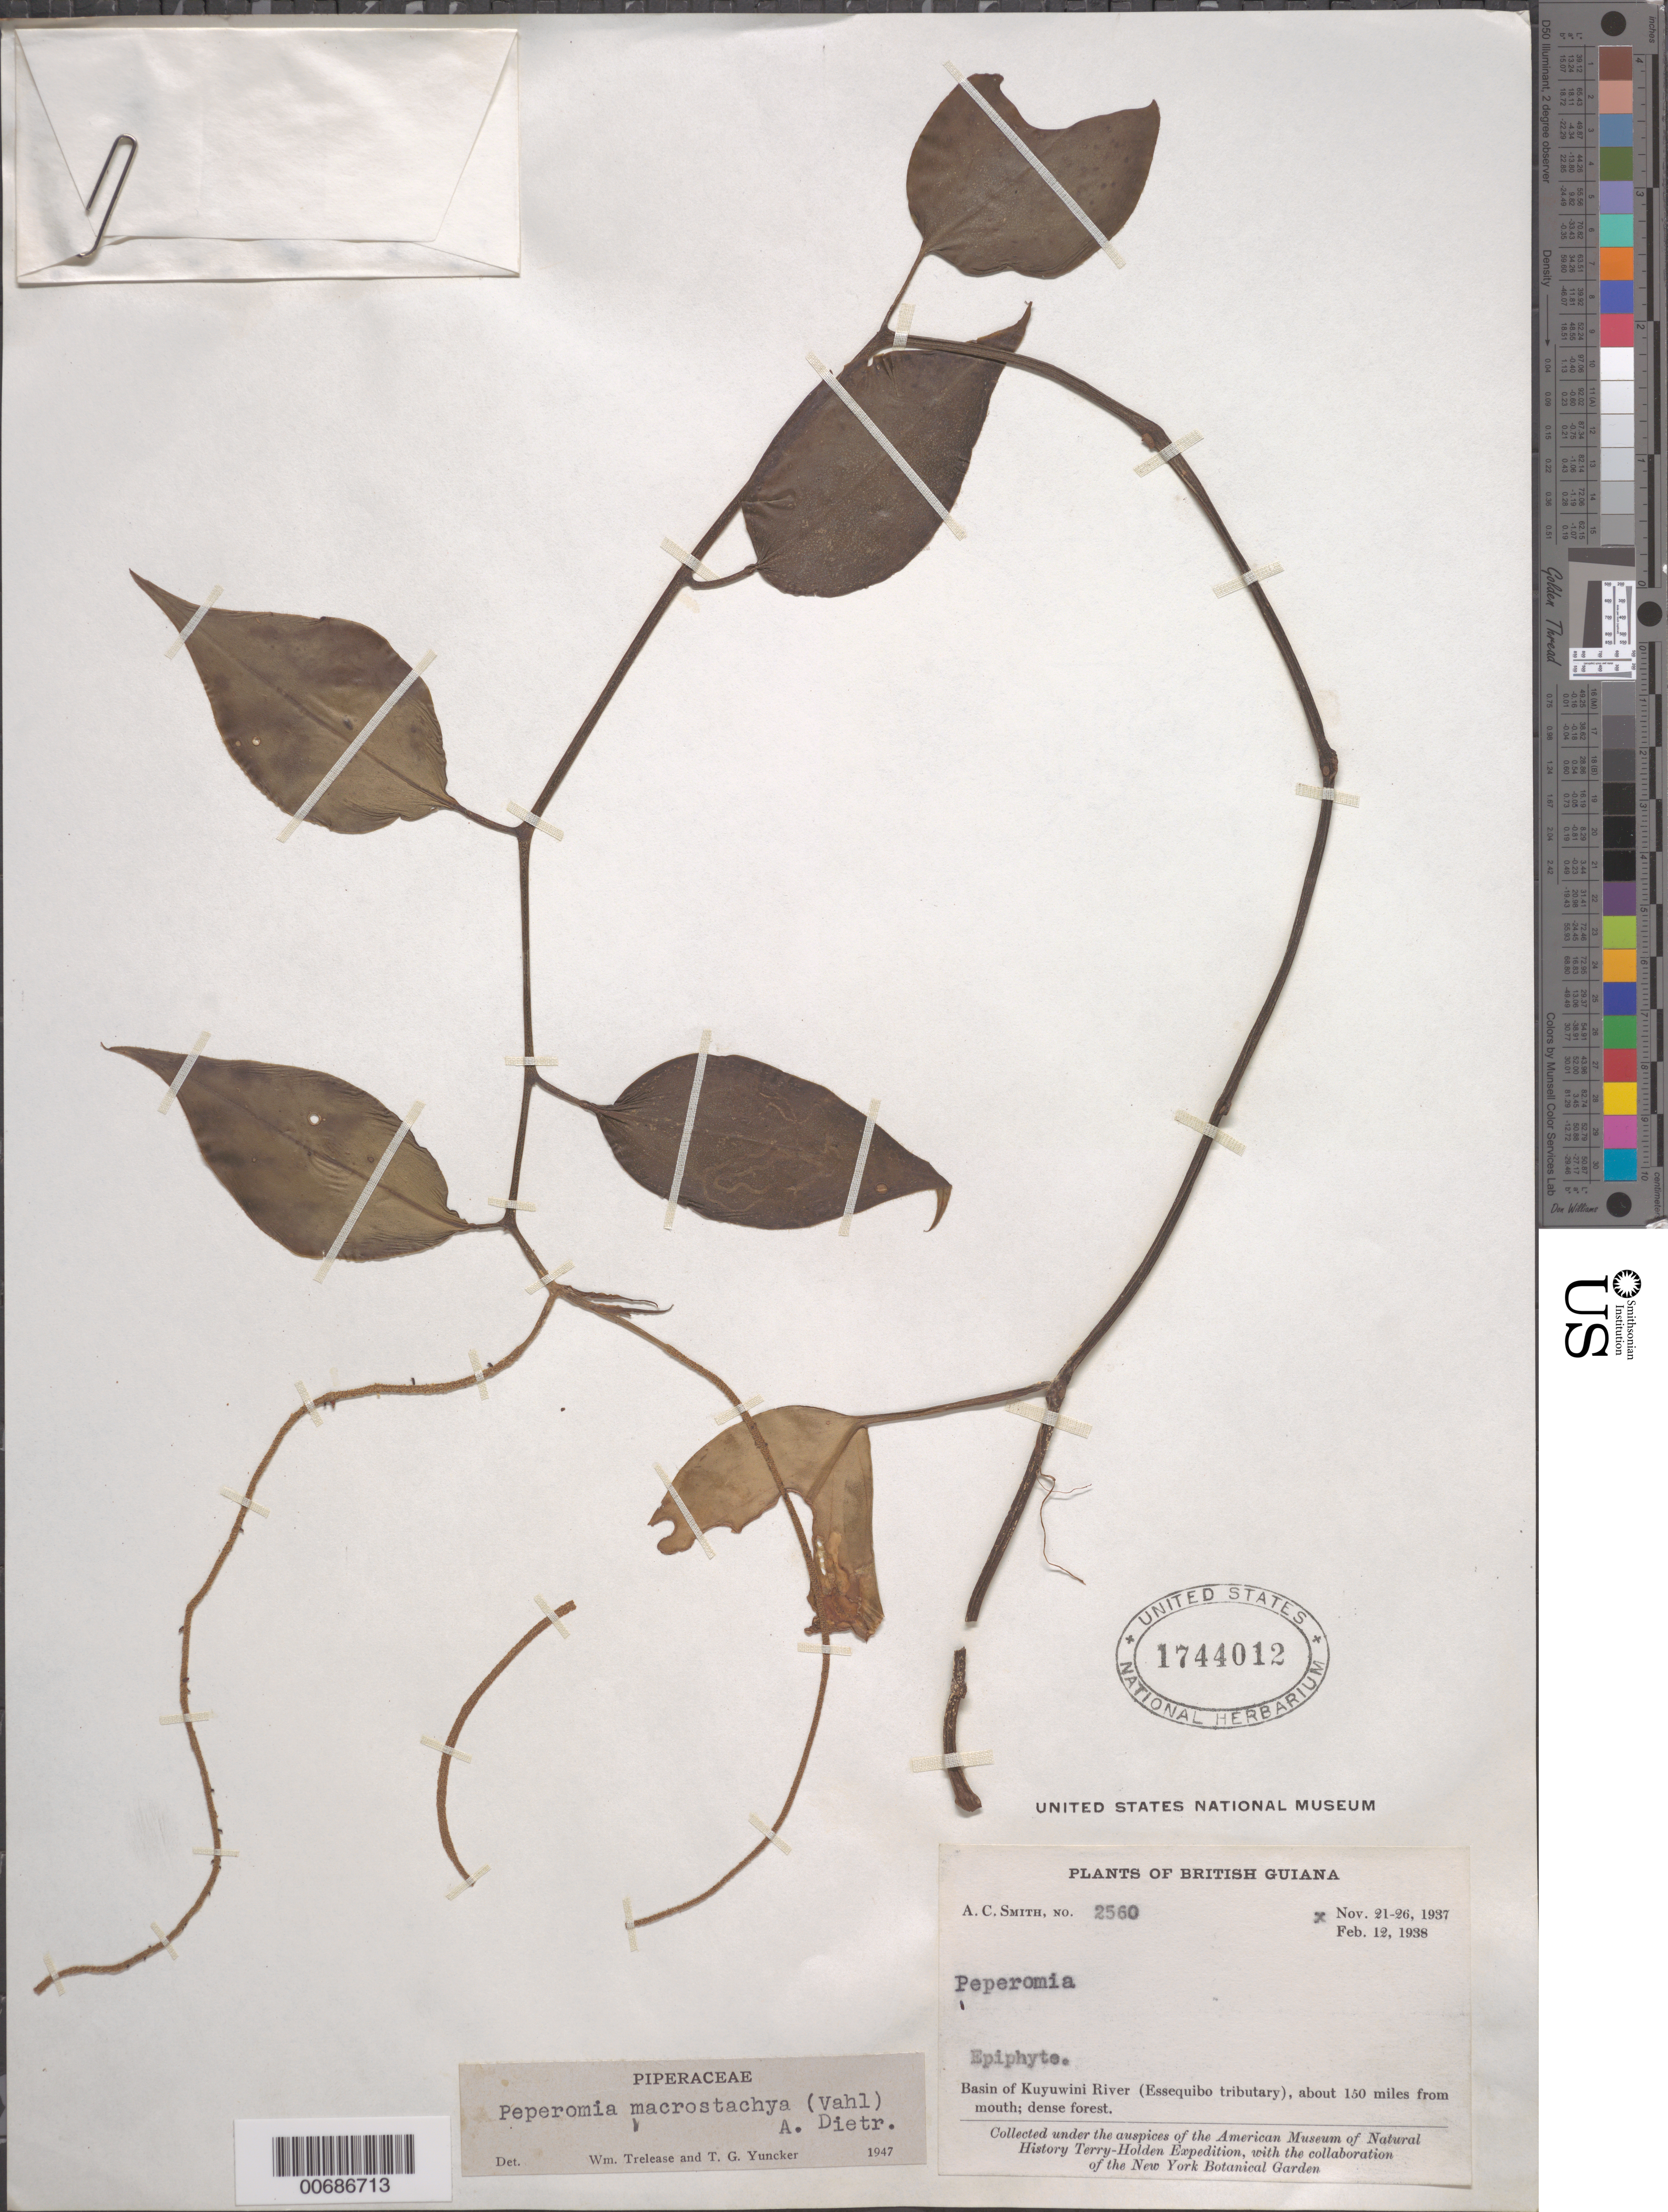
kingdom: Plantae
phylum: Tracheophyta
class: Magnoliopsida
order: Piperales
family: Piperaceae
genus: Peperomia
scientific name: Peperomia macrostachya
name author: (Vahl) A. Dietr.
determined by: Trelease, W.; Yuncker, T. G.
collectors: A. C. Smith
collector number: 2560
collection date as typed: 21-Nov-37 to 26-Nov-37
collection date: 1937-11-21/1937-11-26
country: Guyana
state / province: U. Takutu-U. Essequibo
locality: Kuyuwini River Basin (Essequibo River tributary), about 150 mi. from mouth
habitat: Dense forest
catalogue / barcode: US 1744012